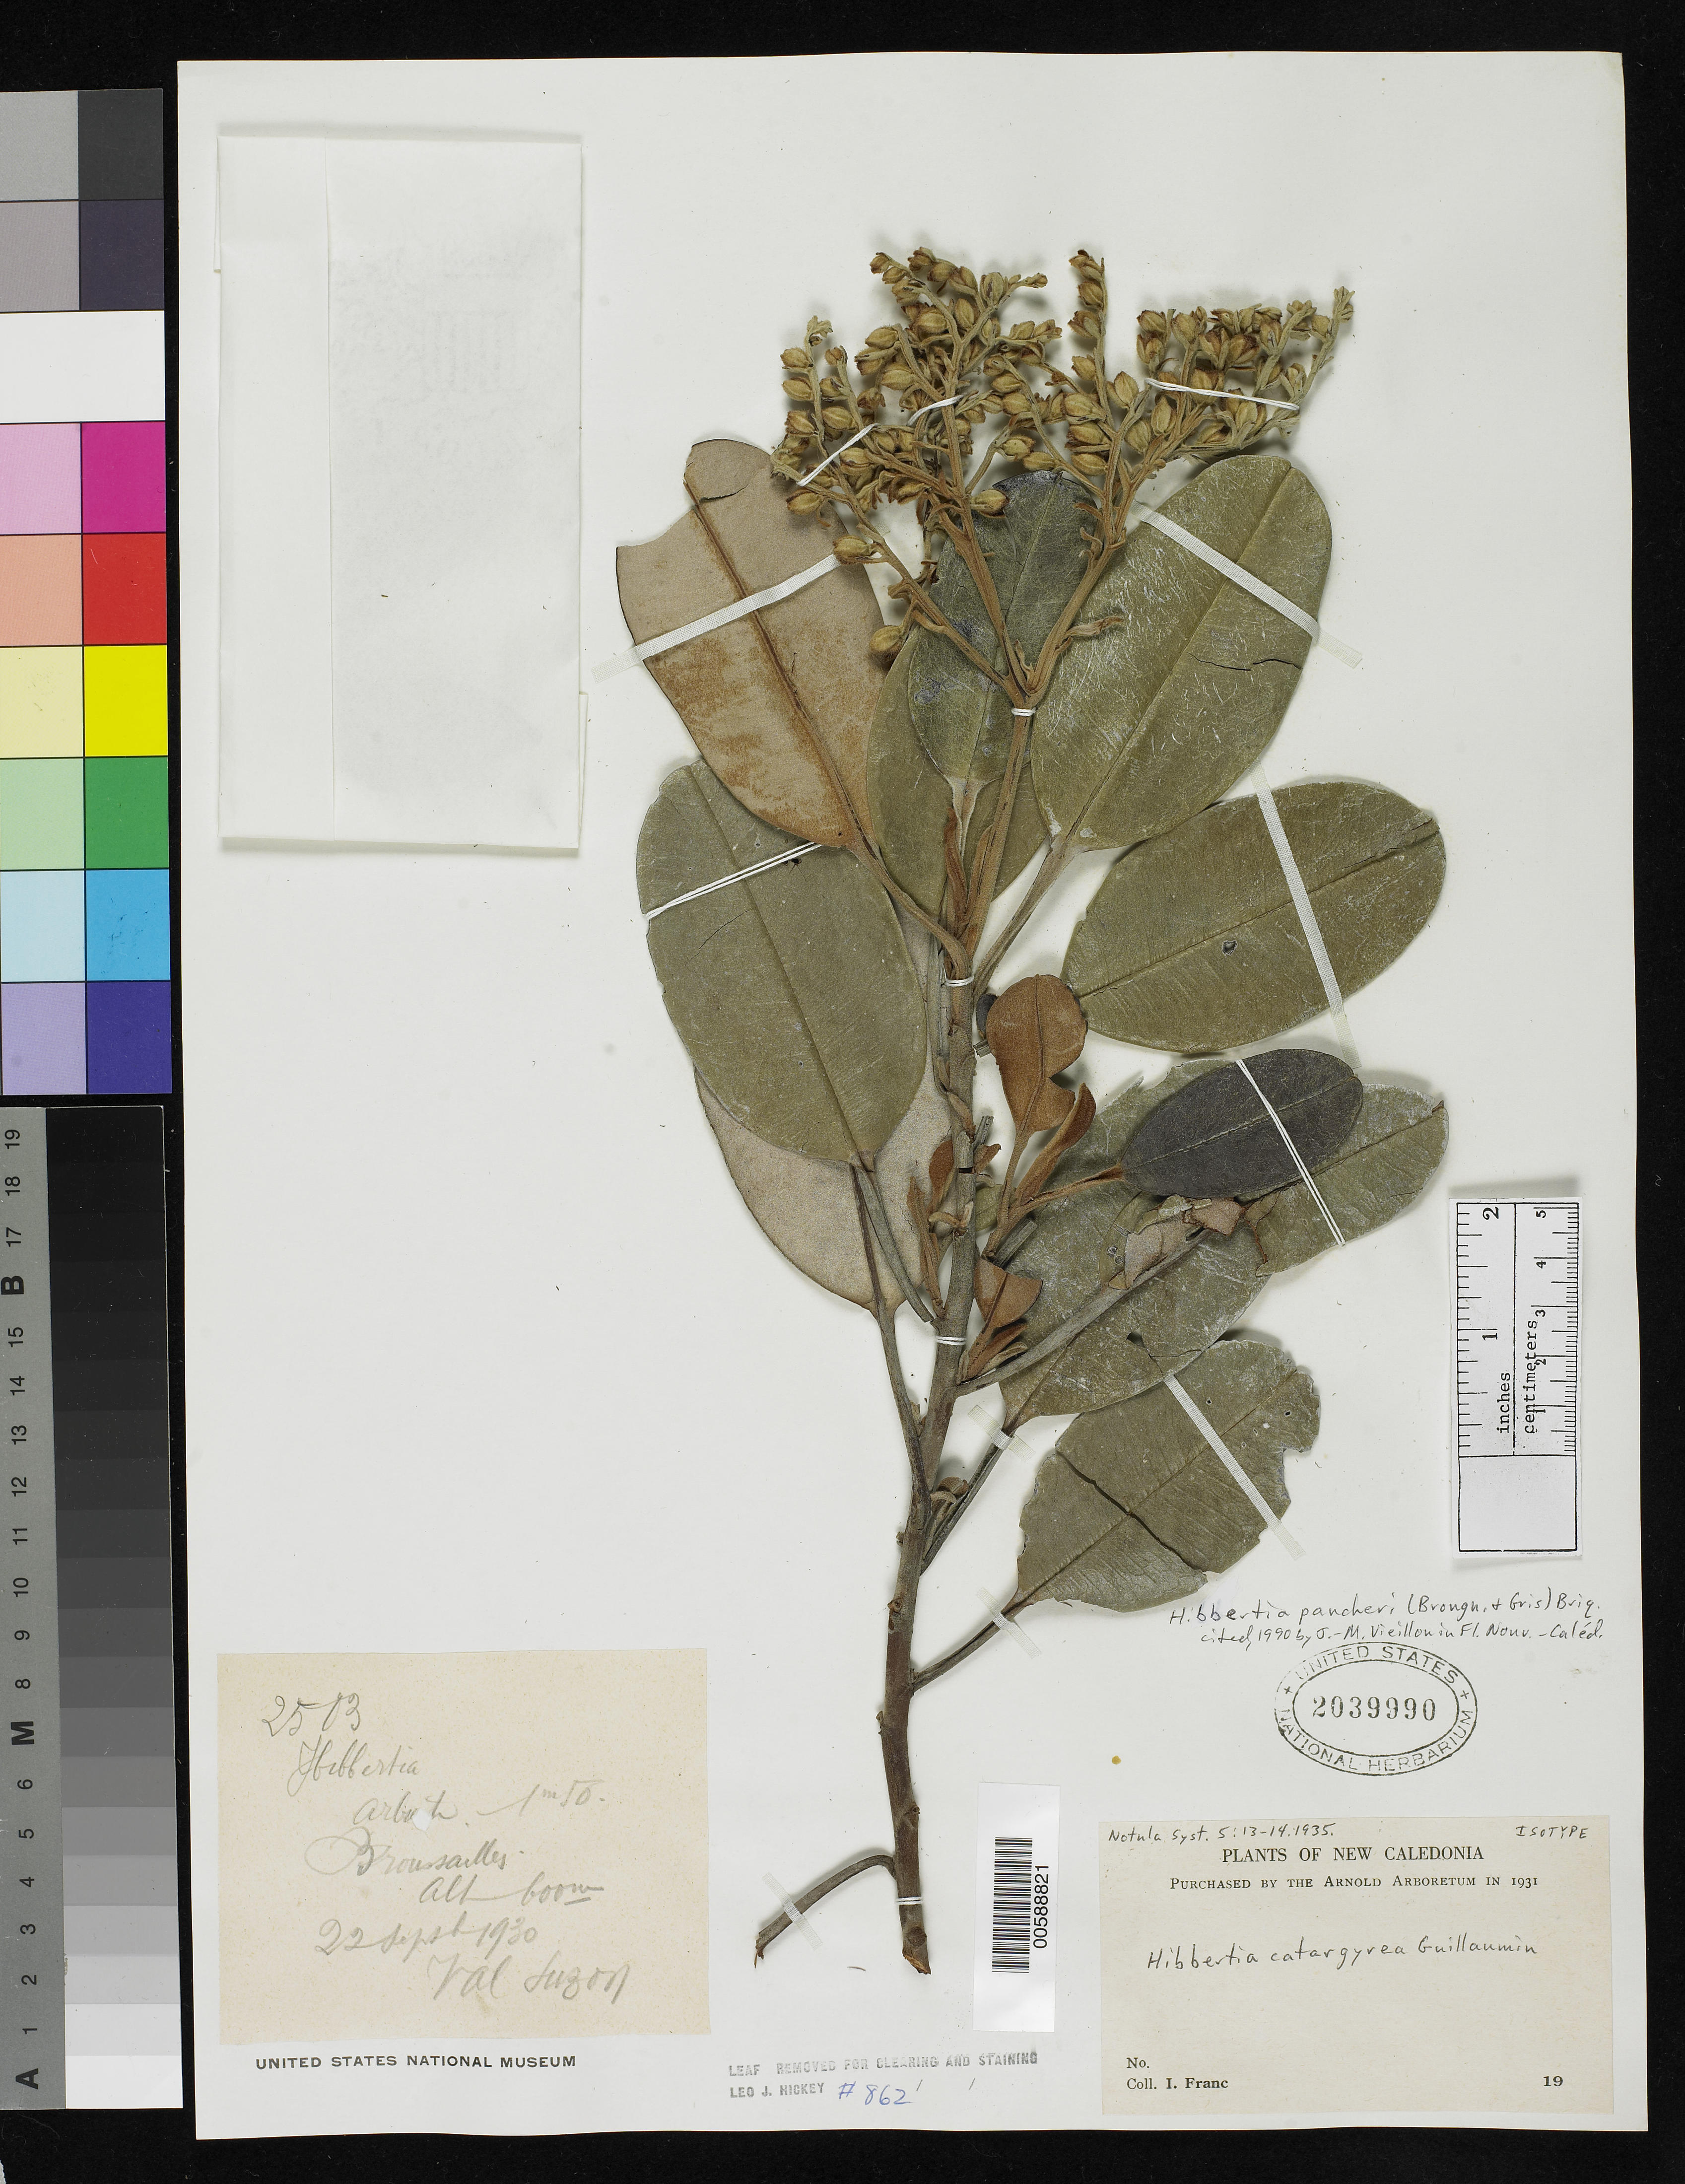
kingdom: Plantae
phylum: Tracheophyta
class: Magnoliopsida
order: Dilleniales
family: Dilleniaceae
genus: Hibbertia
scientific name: Hibbertia catargyrea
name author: Guillaumin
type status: Isotype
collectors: I. Franc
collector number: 2503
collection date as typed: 22 Sep 1930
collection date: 1930-09-22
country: New Caledonia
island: New Caledonia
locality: Broussailles.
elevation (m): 600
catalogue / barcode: US 2039990